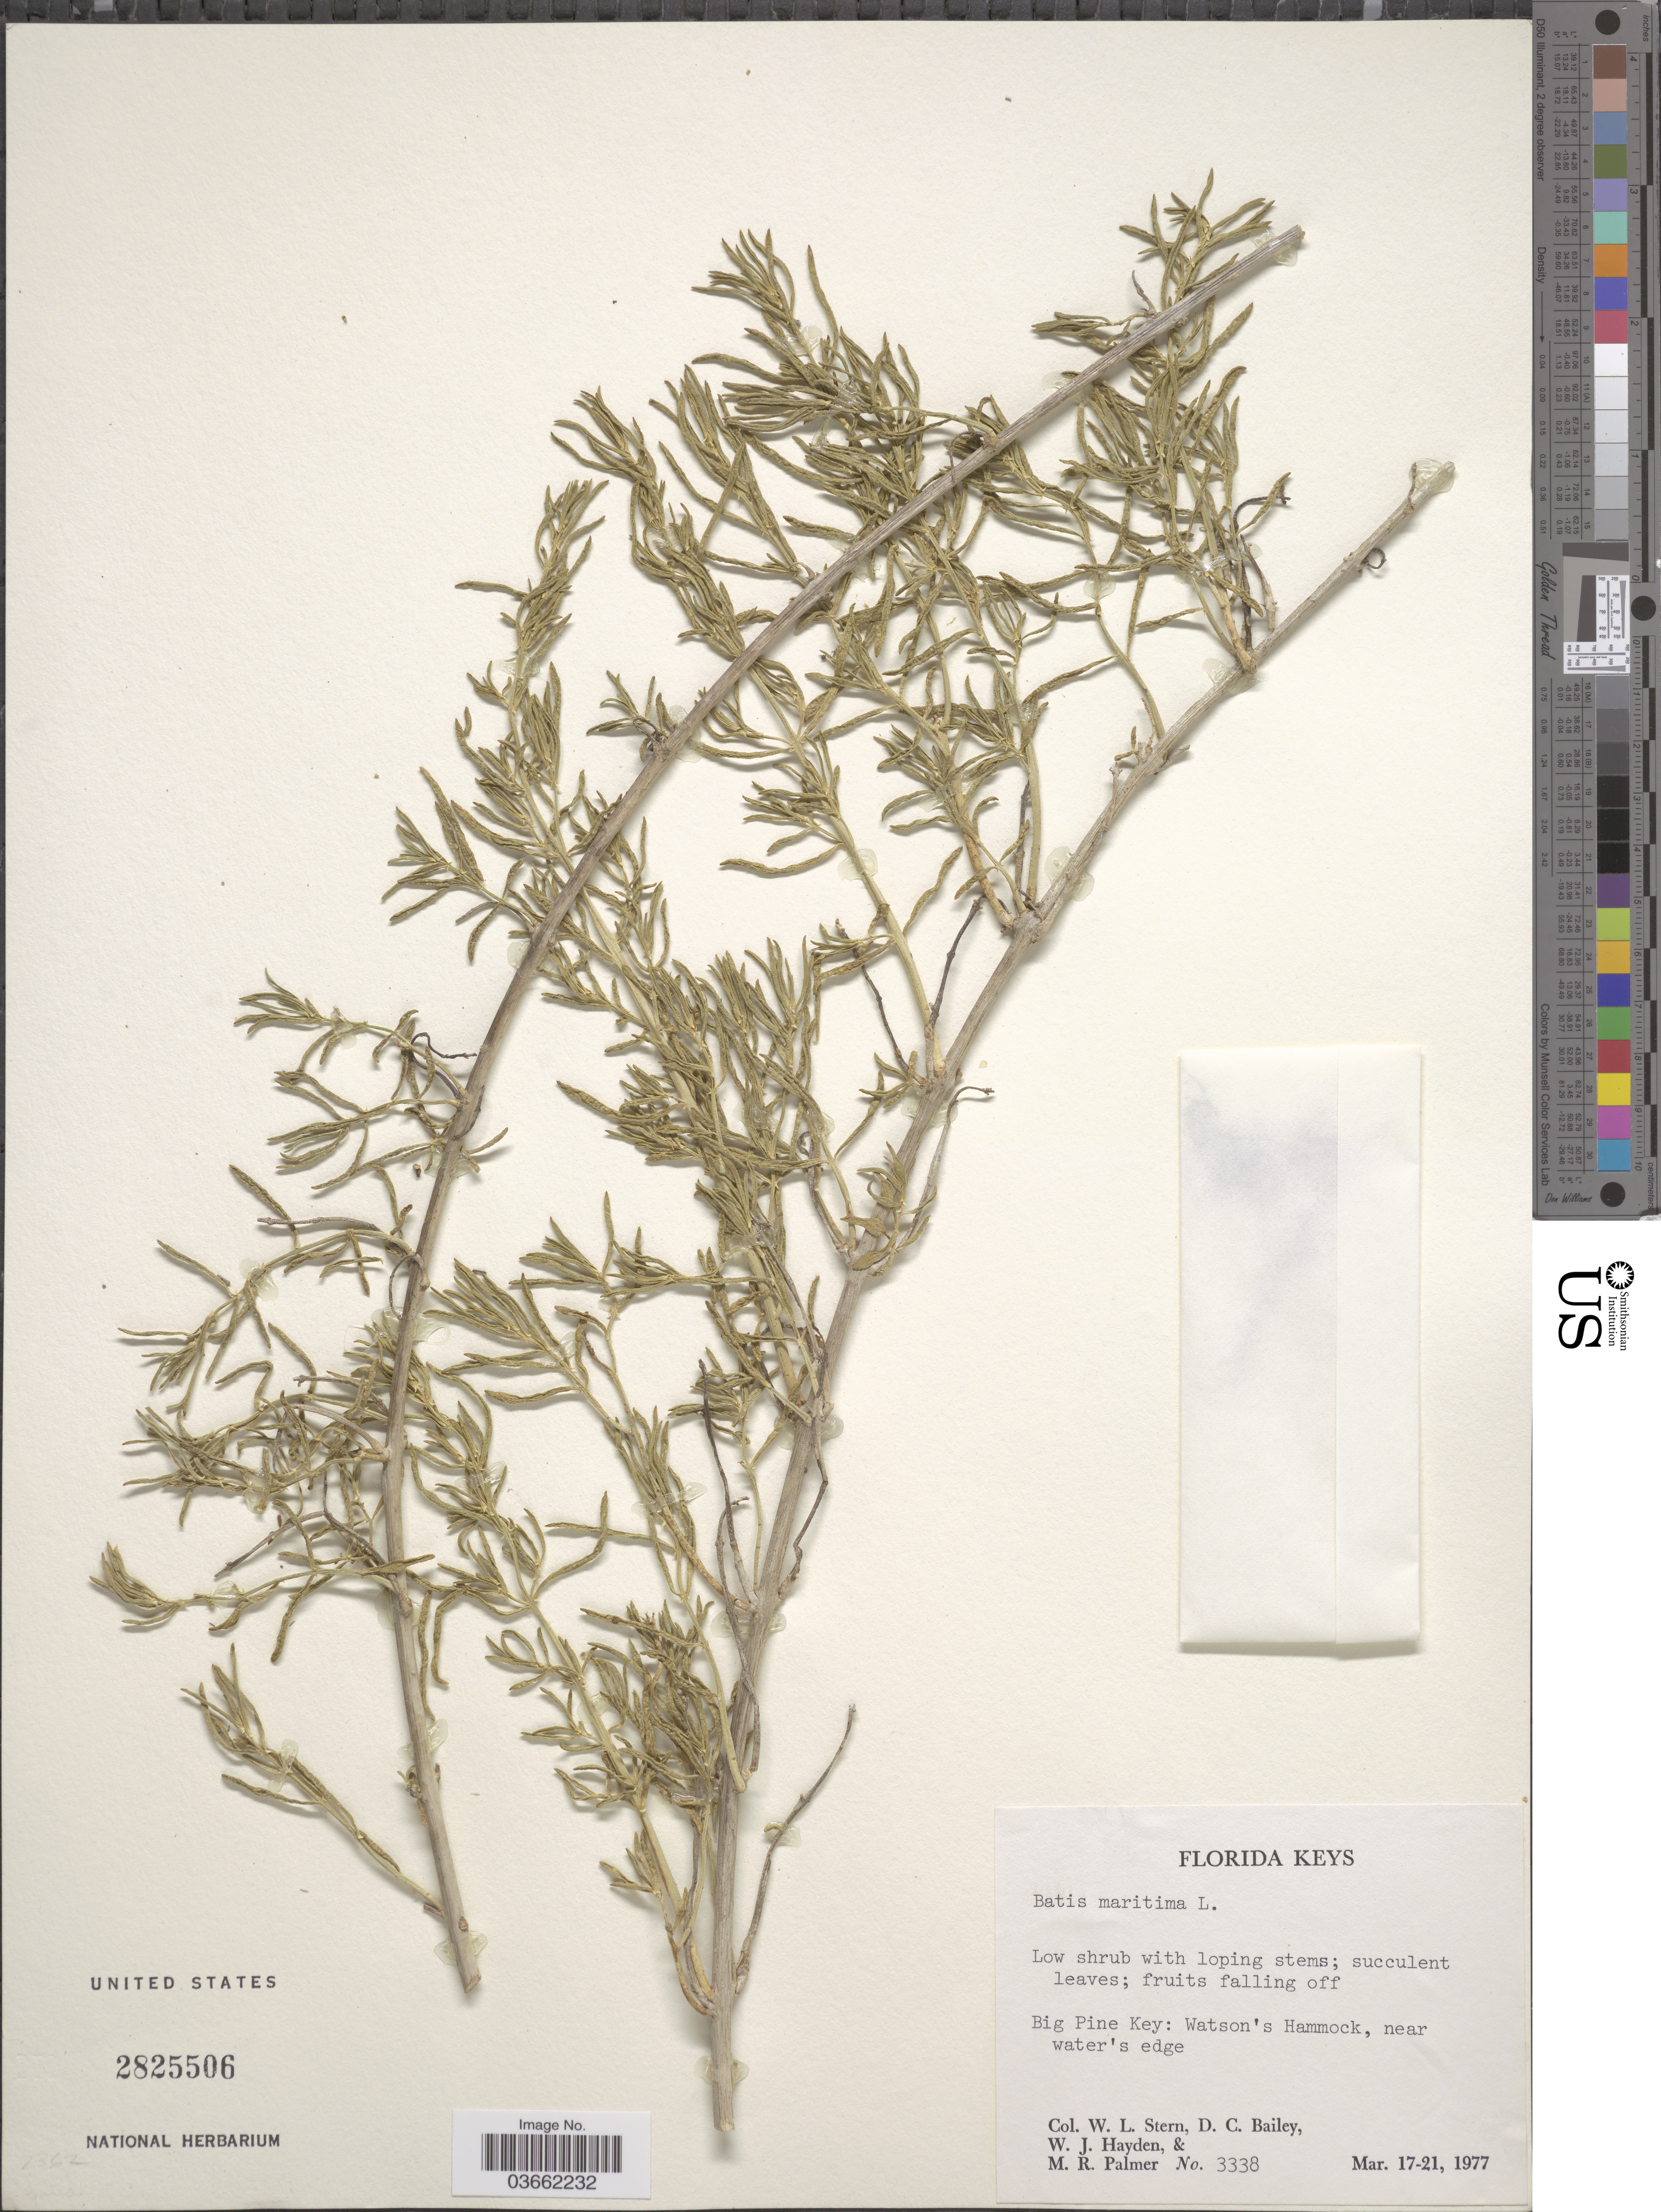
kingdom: Plantae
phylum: Tracheophyta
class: Magnoliopsida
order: Brassicales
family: Bataceae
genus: Batis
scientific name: Batis maritima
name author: L.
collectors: W. L. Stern, D. C. Bailey, W. Hayden & M. R. Palmer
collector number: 3338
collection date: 1977-03-17/1977-03-21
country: United States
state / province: Florida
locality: Florida Keys. Big Pine Key: Watson's Hammock, near water's edge.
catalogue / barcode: US 2825506